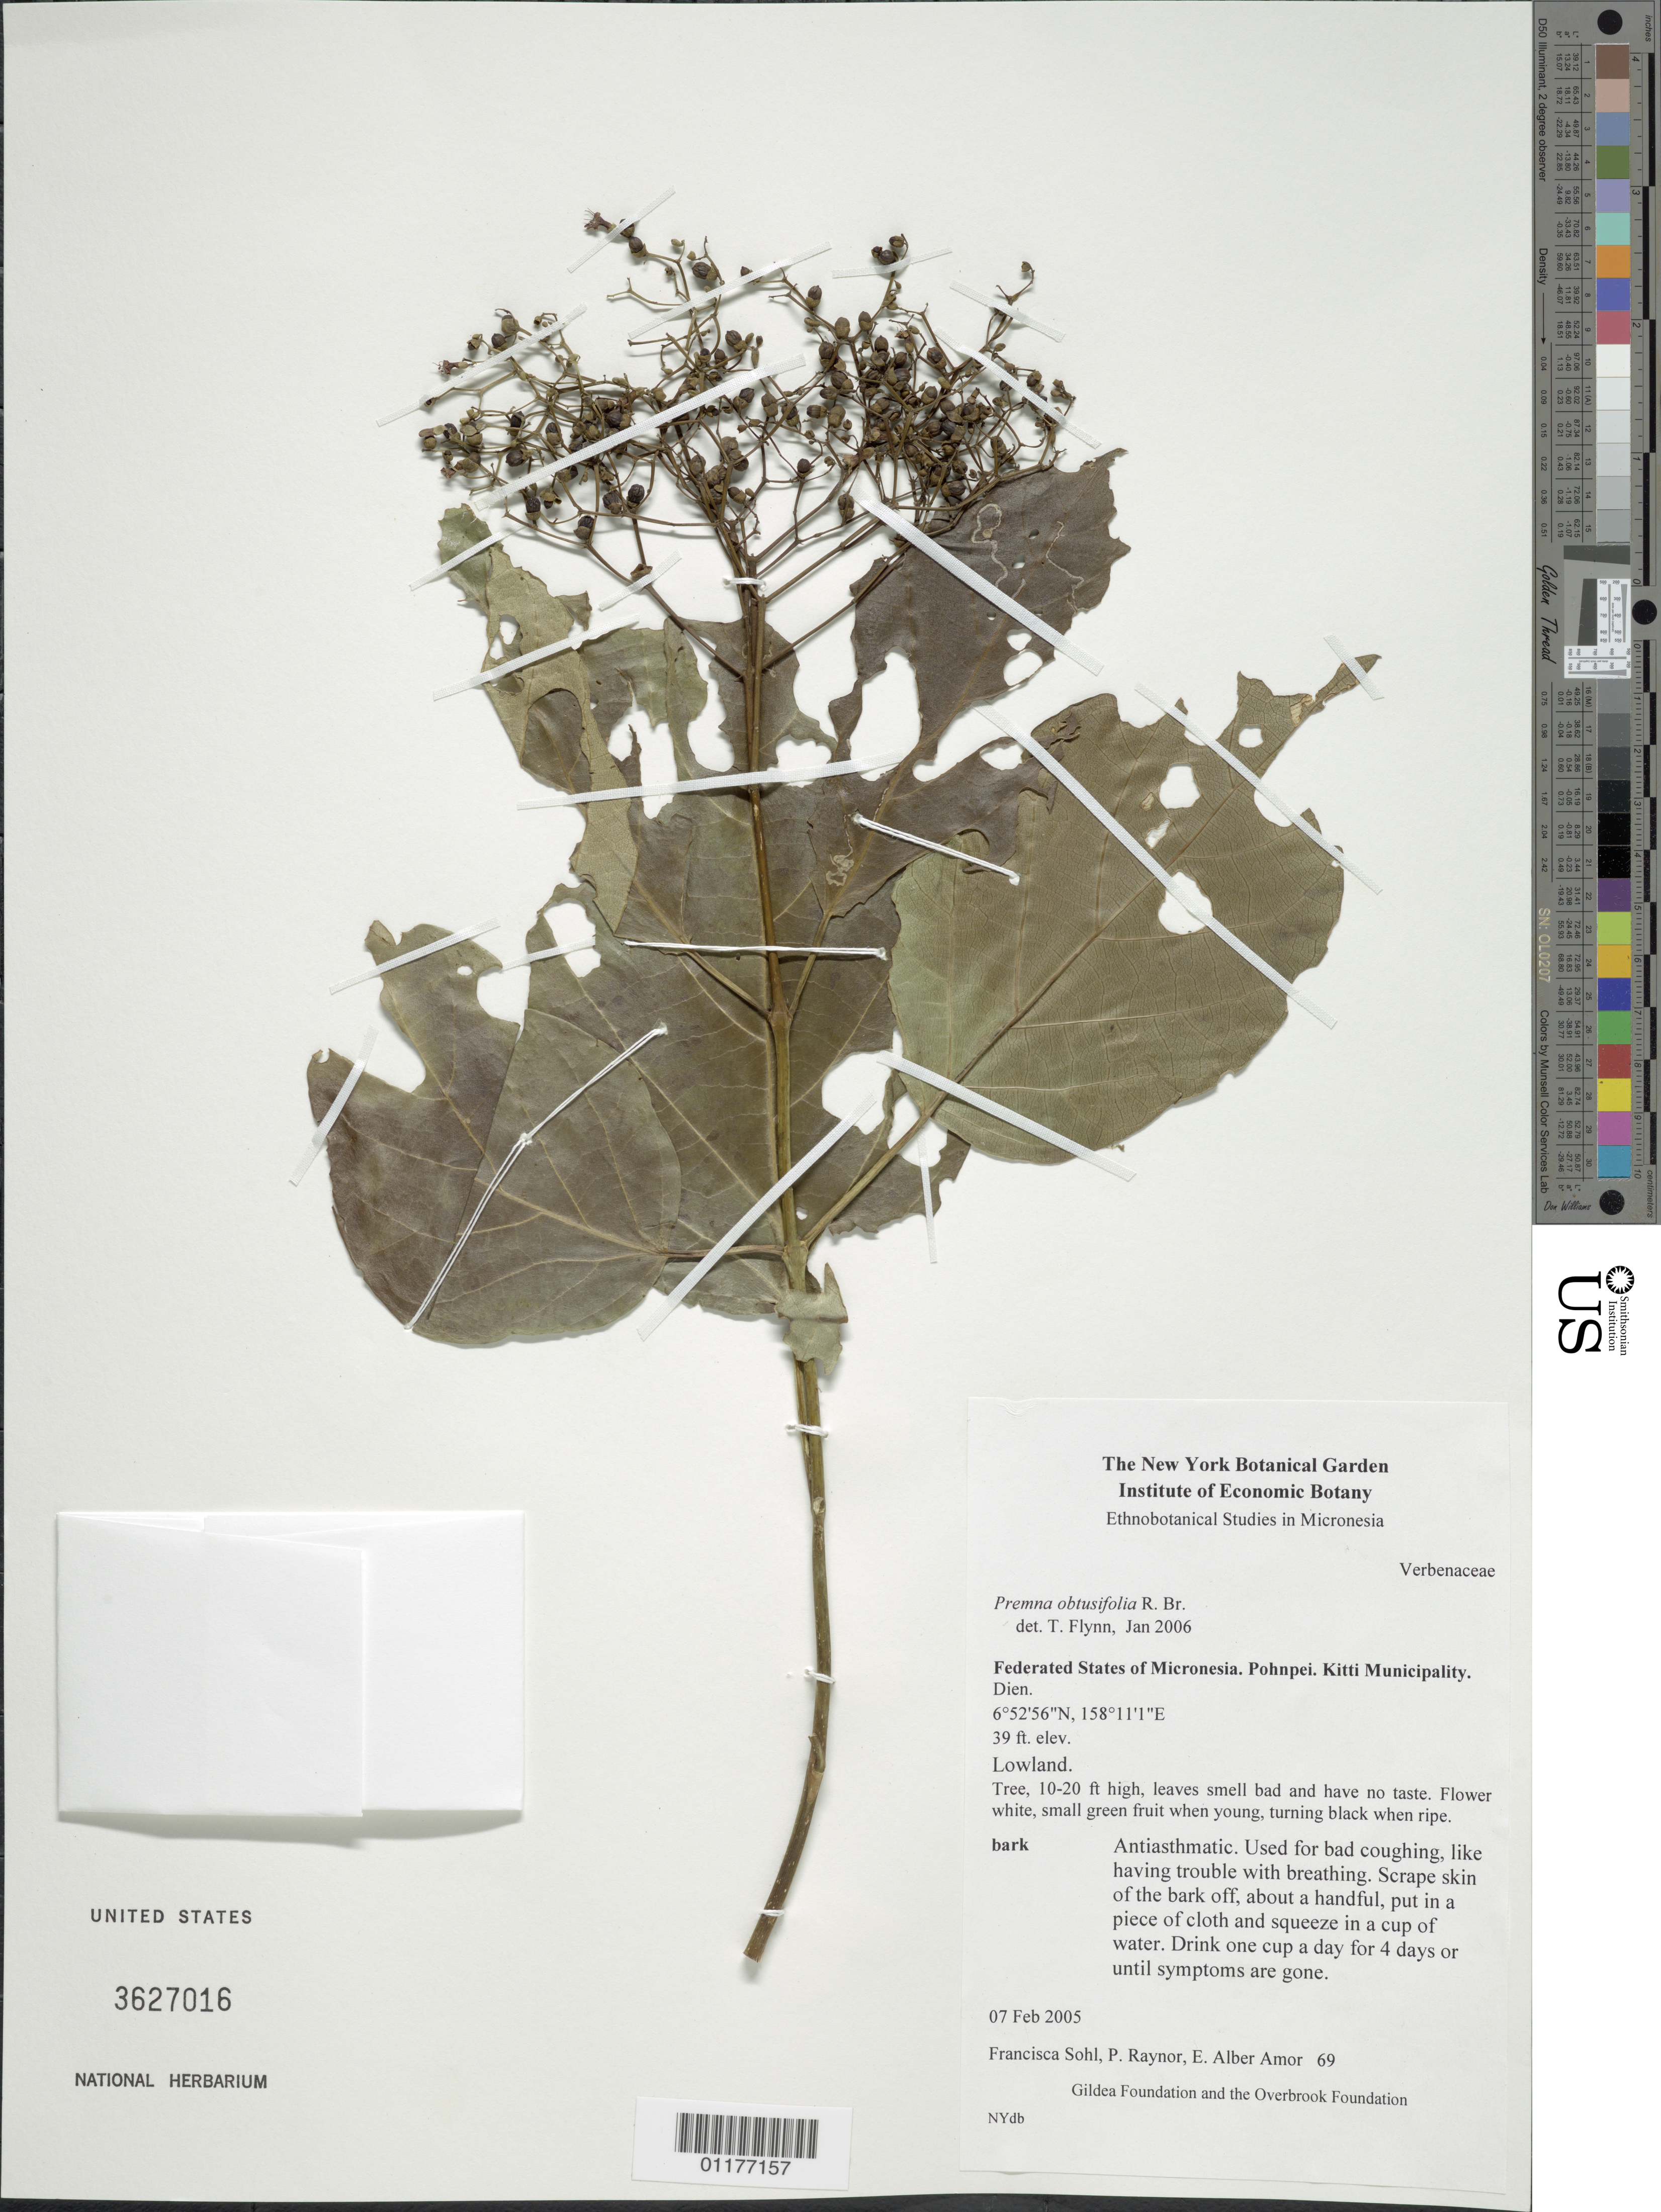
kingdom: Plantae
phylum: Tracheophyta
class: Magnoliopsida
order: Lamiales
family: Lamiaceae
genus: Premna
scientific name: Premna obtusifolia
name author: R. Br.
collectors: F. Sohl, P. Raynor & E. A. Amor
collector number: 69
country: Micronesia, Federated States of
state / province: Pohnpei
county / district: Kitti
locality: Dien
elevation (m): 12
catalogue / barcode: US 3627016